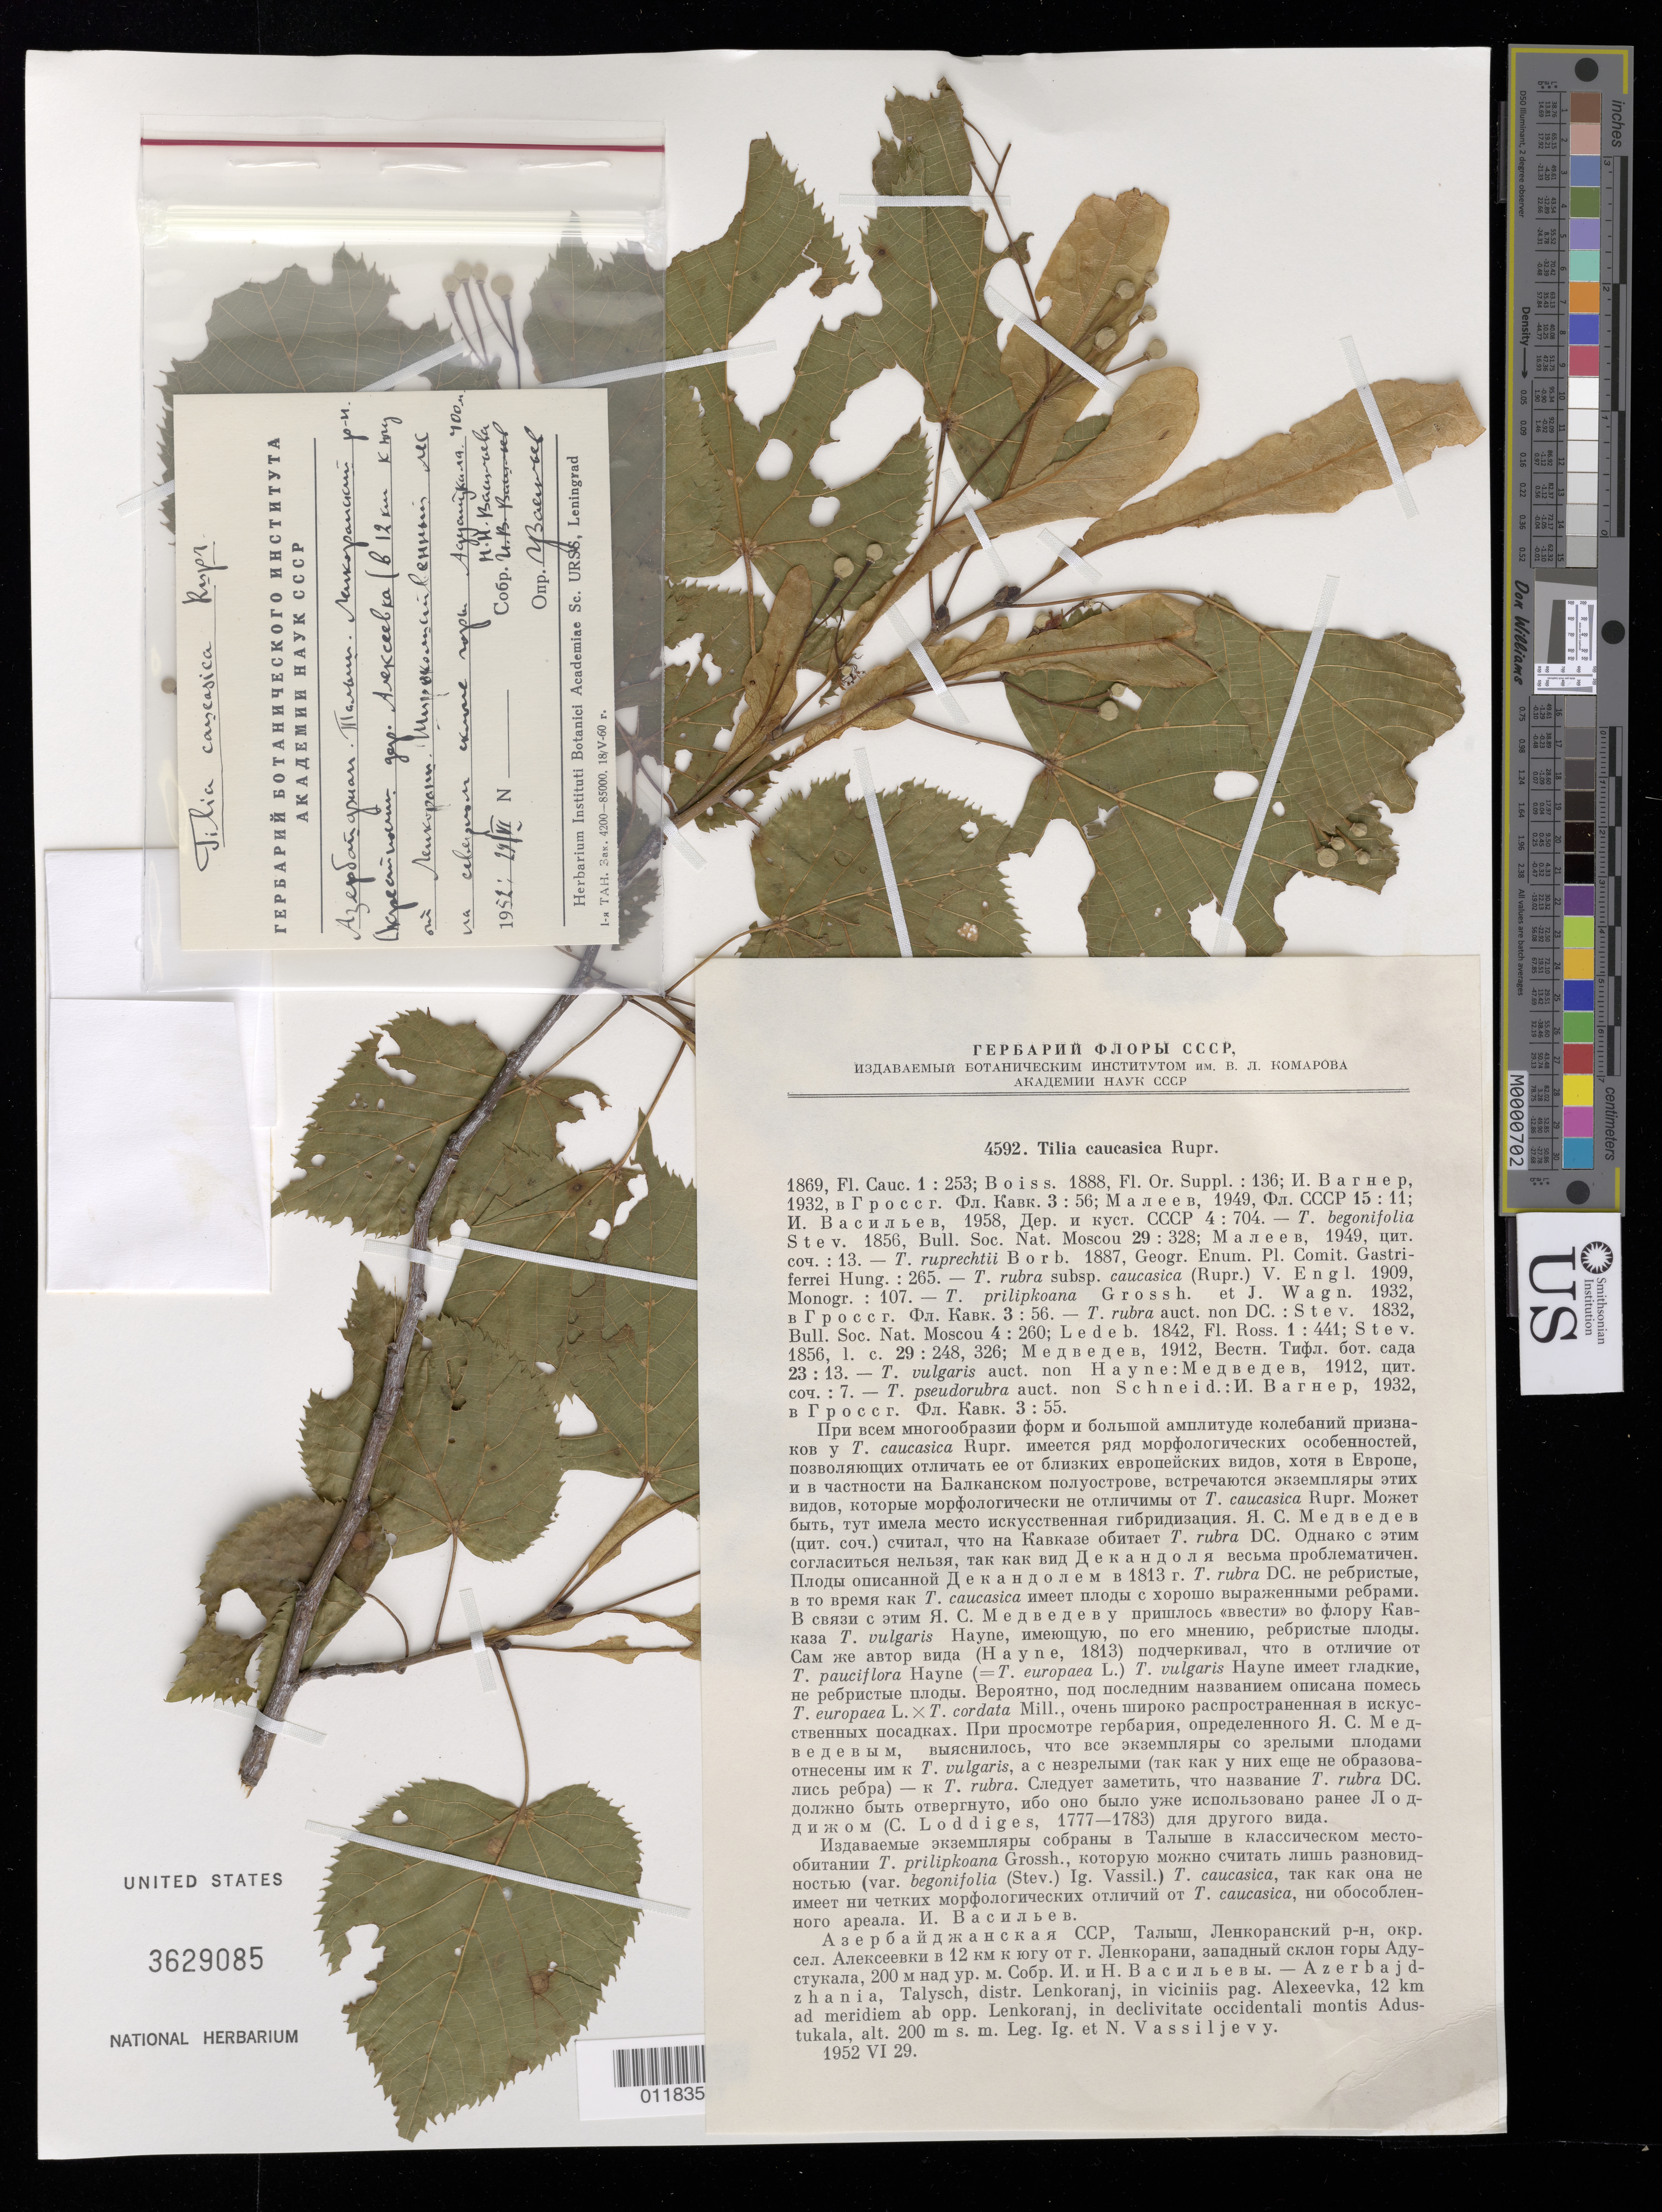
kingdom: Plantae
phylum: Tracheophyta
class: Magnoliopsida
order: Malvales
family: Malvaceae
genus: Tilia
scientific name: Tilia caucasica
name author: Rupr.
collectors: I. Vassiljevy & N. Vassiljevy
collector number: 4592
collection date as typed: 1952 VI 29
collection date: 1952-06-29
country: Azerbaijan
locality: Talysch, distr. Lenkoranj, in viciniis pag. Alexeevka, 12 km ad meridiem ab opp. Lenkoranj, in declivitate occidentali montis Adustukala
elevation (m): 200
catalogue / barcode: US 3629085